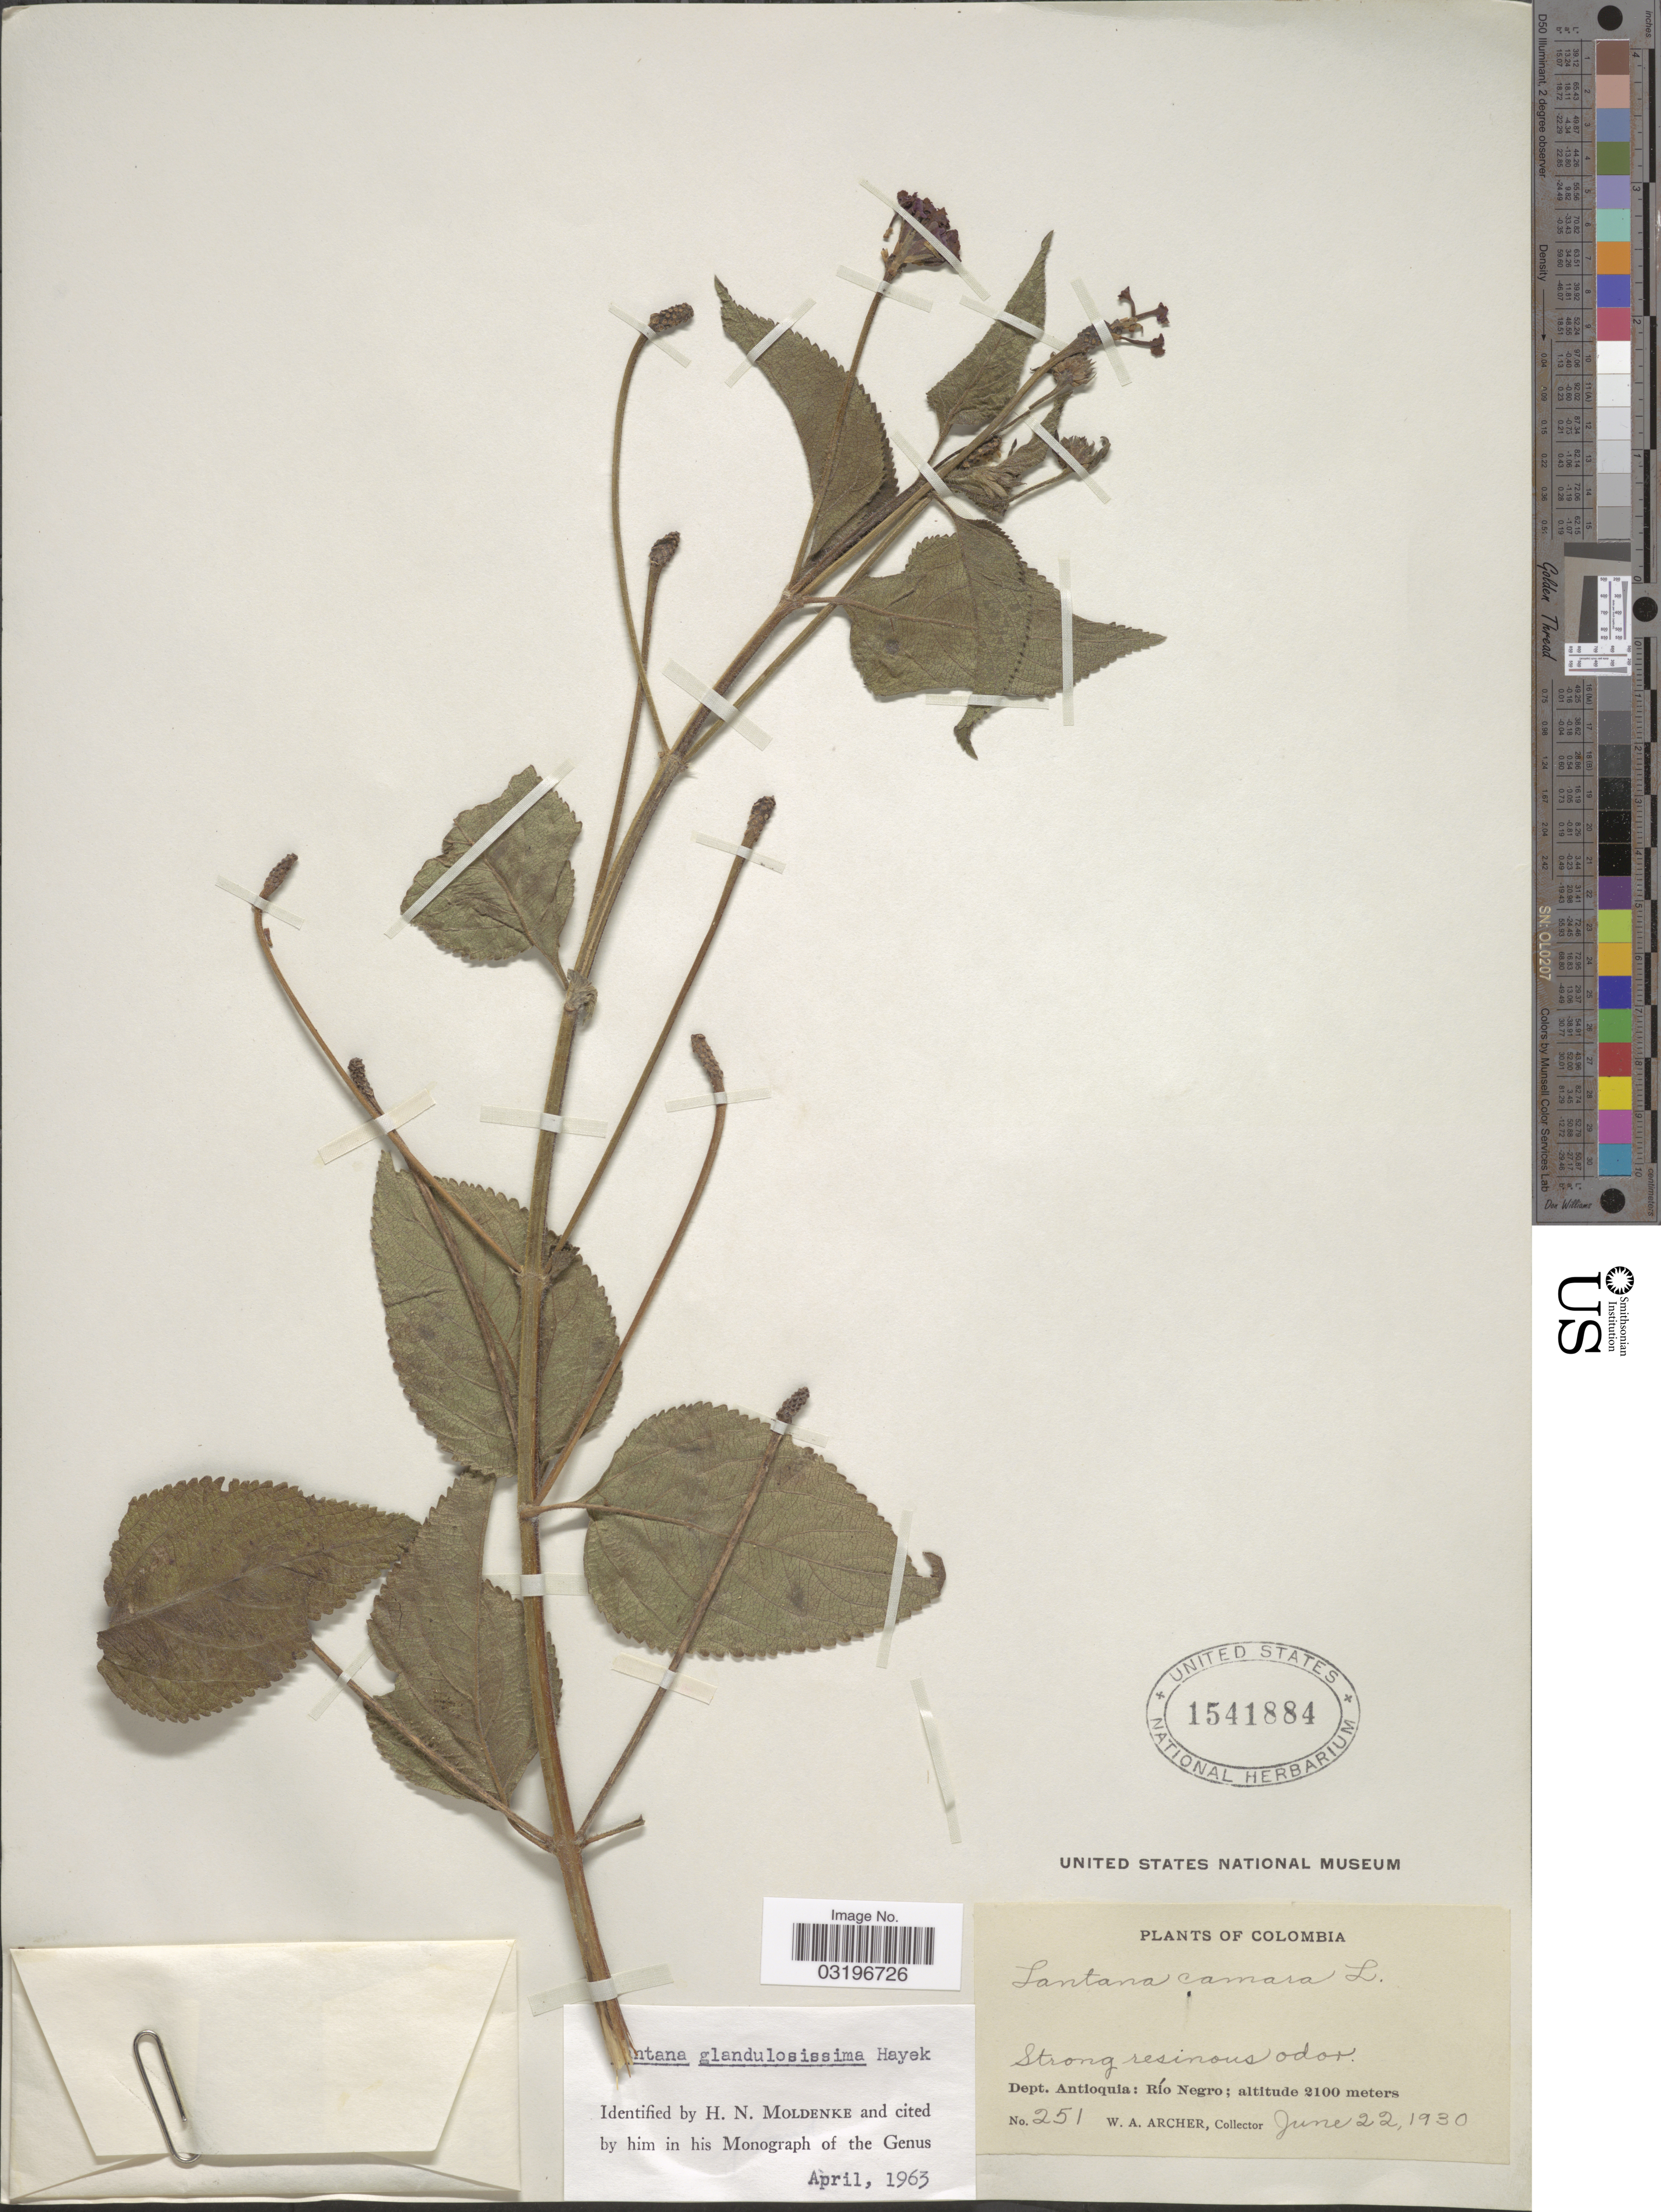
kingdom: Plantae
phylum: Tracheophyta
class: Magnoliopsida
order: Lamiales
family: Verbenaceae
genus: Lantana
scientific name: Lantana glandulosissima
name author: Hayek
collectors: W. Archer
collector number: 251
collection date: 1930-06-22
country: Colombia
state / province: Antioquia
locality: Dept. Antioquia: Río Negro.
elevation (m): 2100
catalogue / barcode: US 1541884